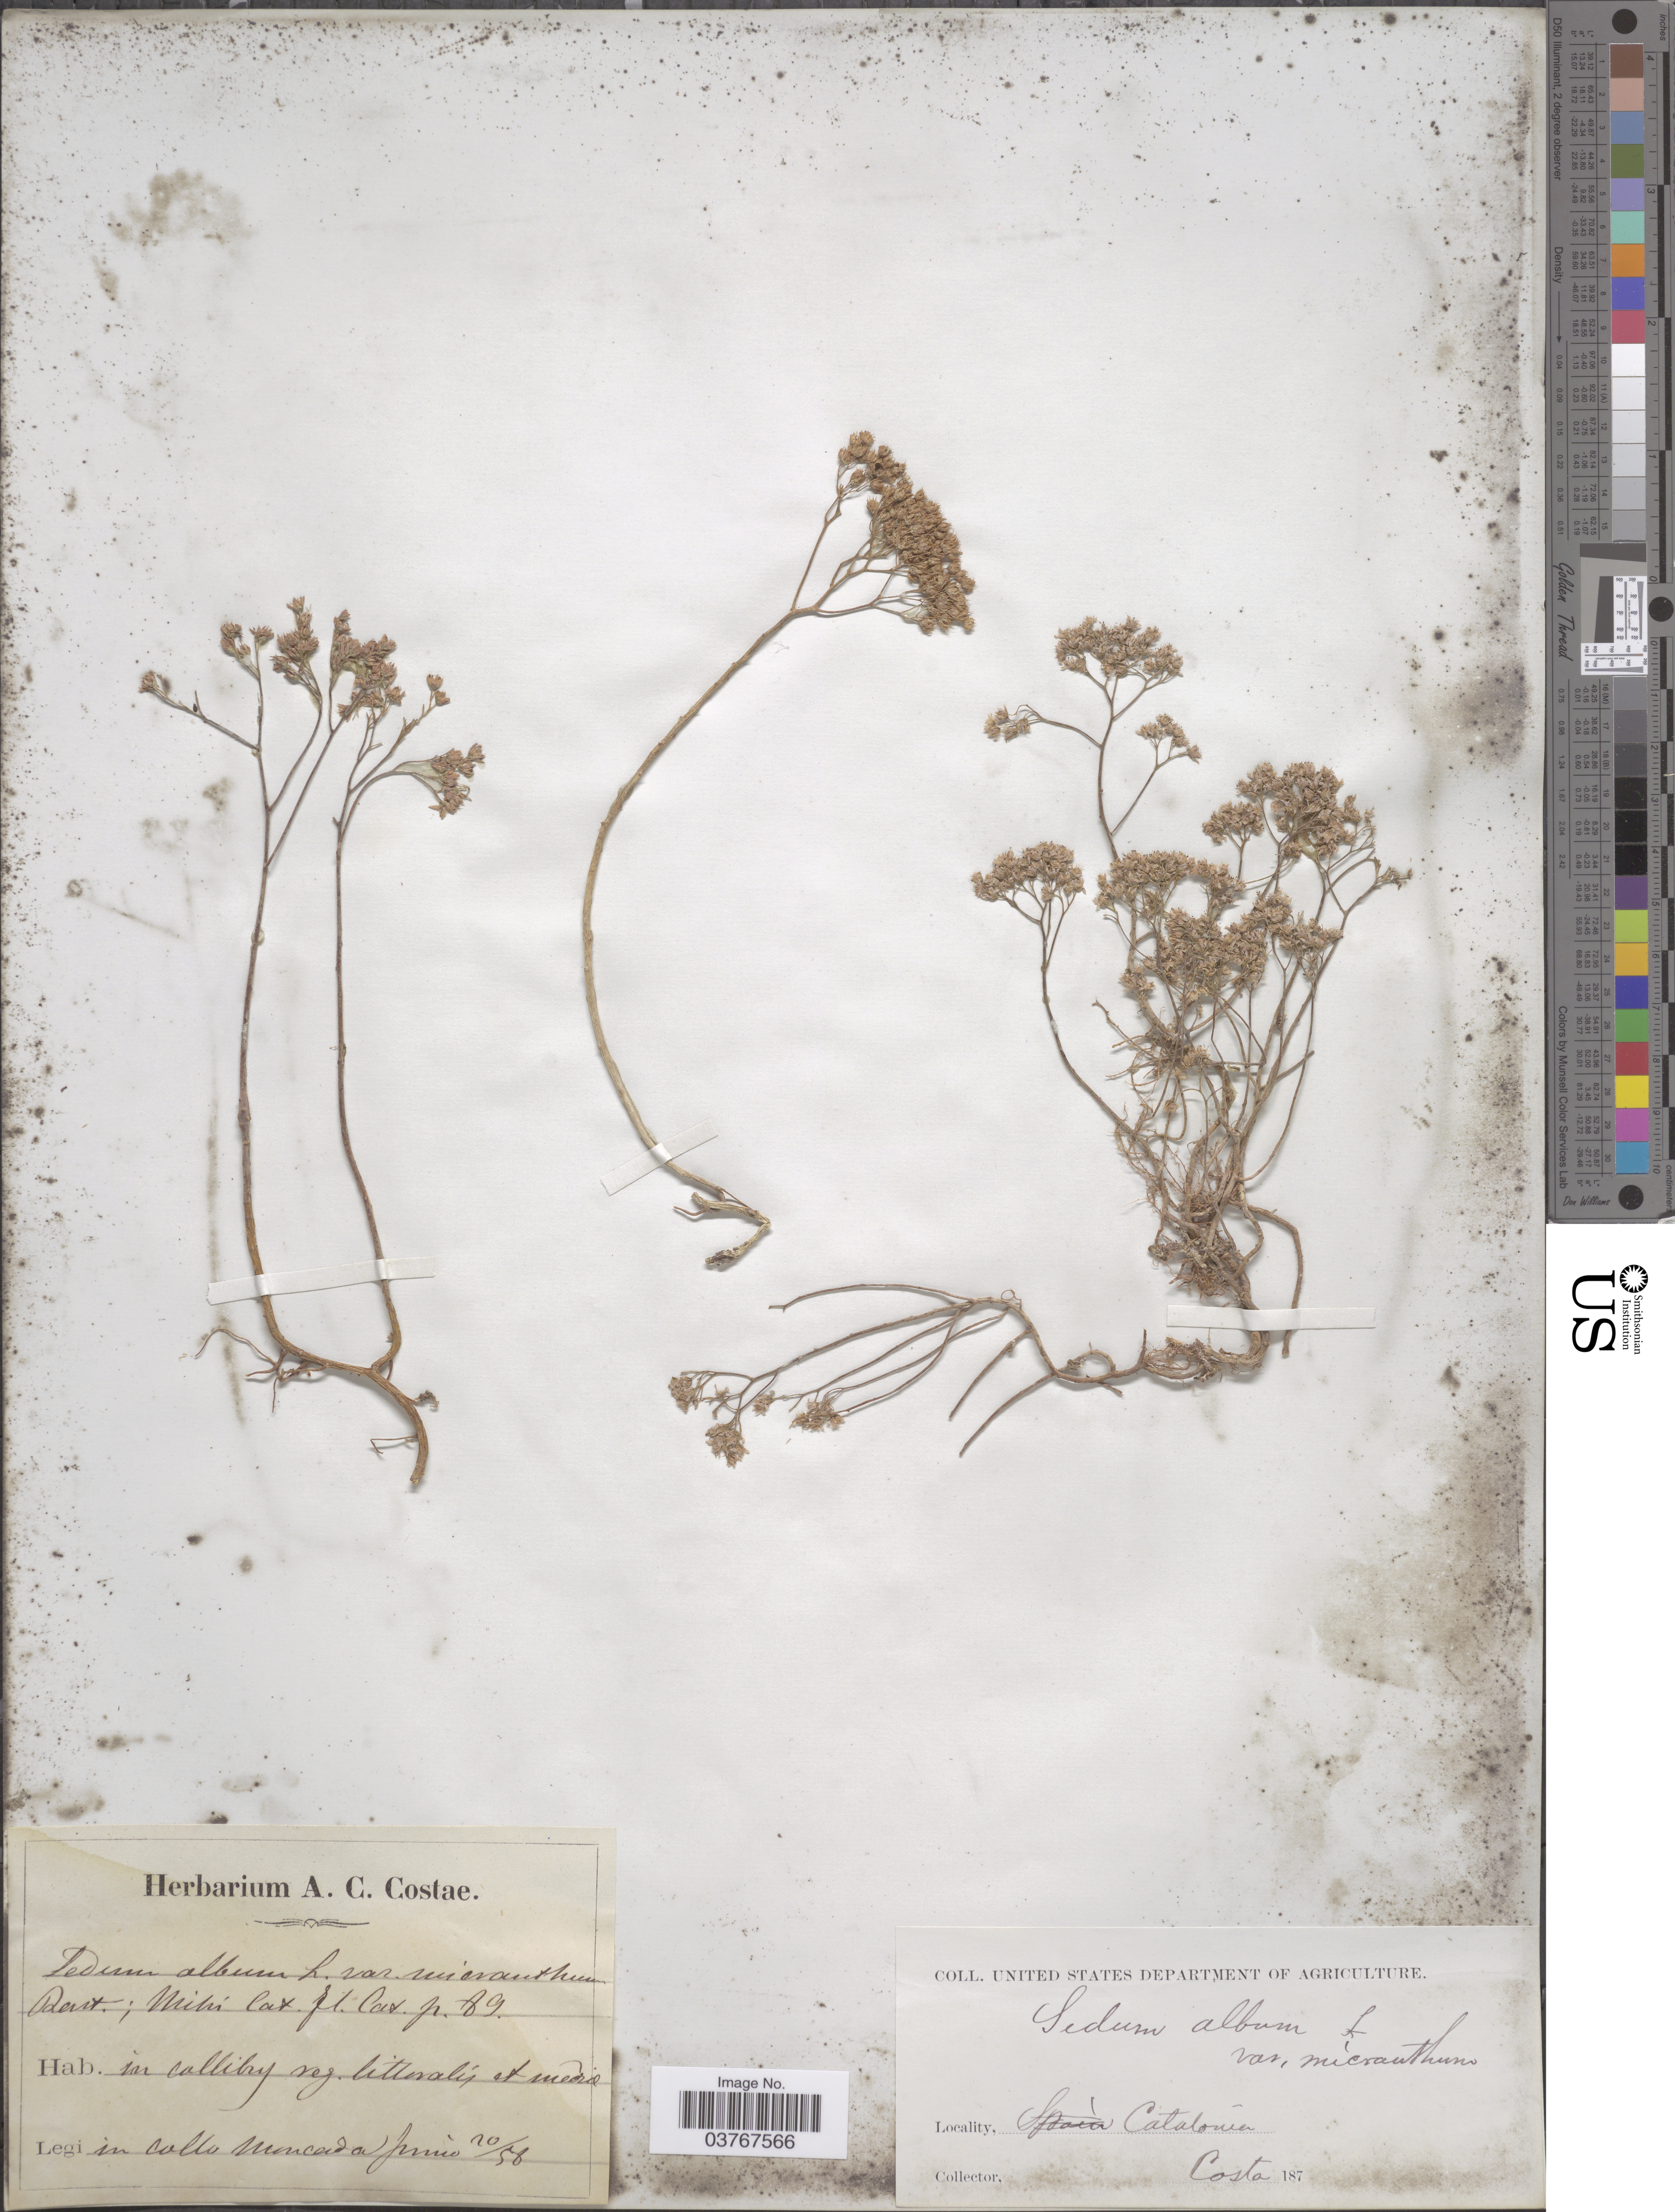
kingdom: Plantae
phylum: Tracheophyta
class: Magnoliopsida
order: Saxifragales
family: Crassulaceae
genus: Sedum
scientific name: Sedum album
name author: L.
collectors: A. Costa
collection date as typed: Transcribed d/m/y: 20/6/58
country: Spain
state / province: Catalunya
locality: Catalonia. In collibus reg. litteralis et merid. In collo Moncada.